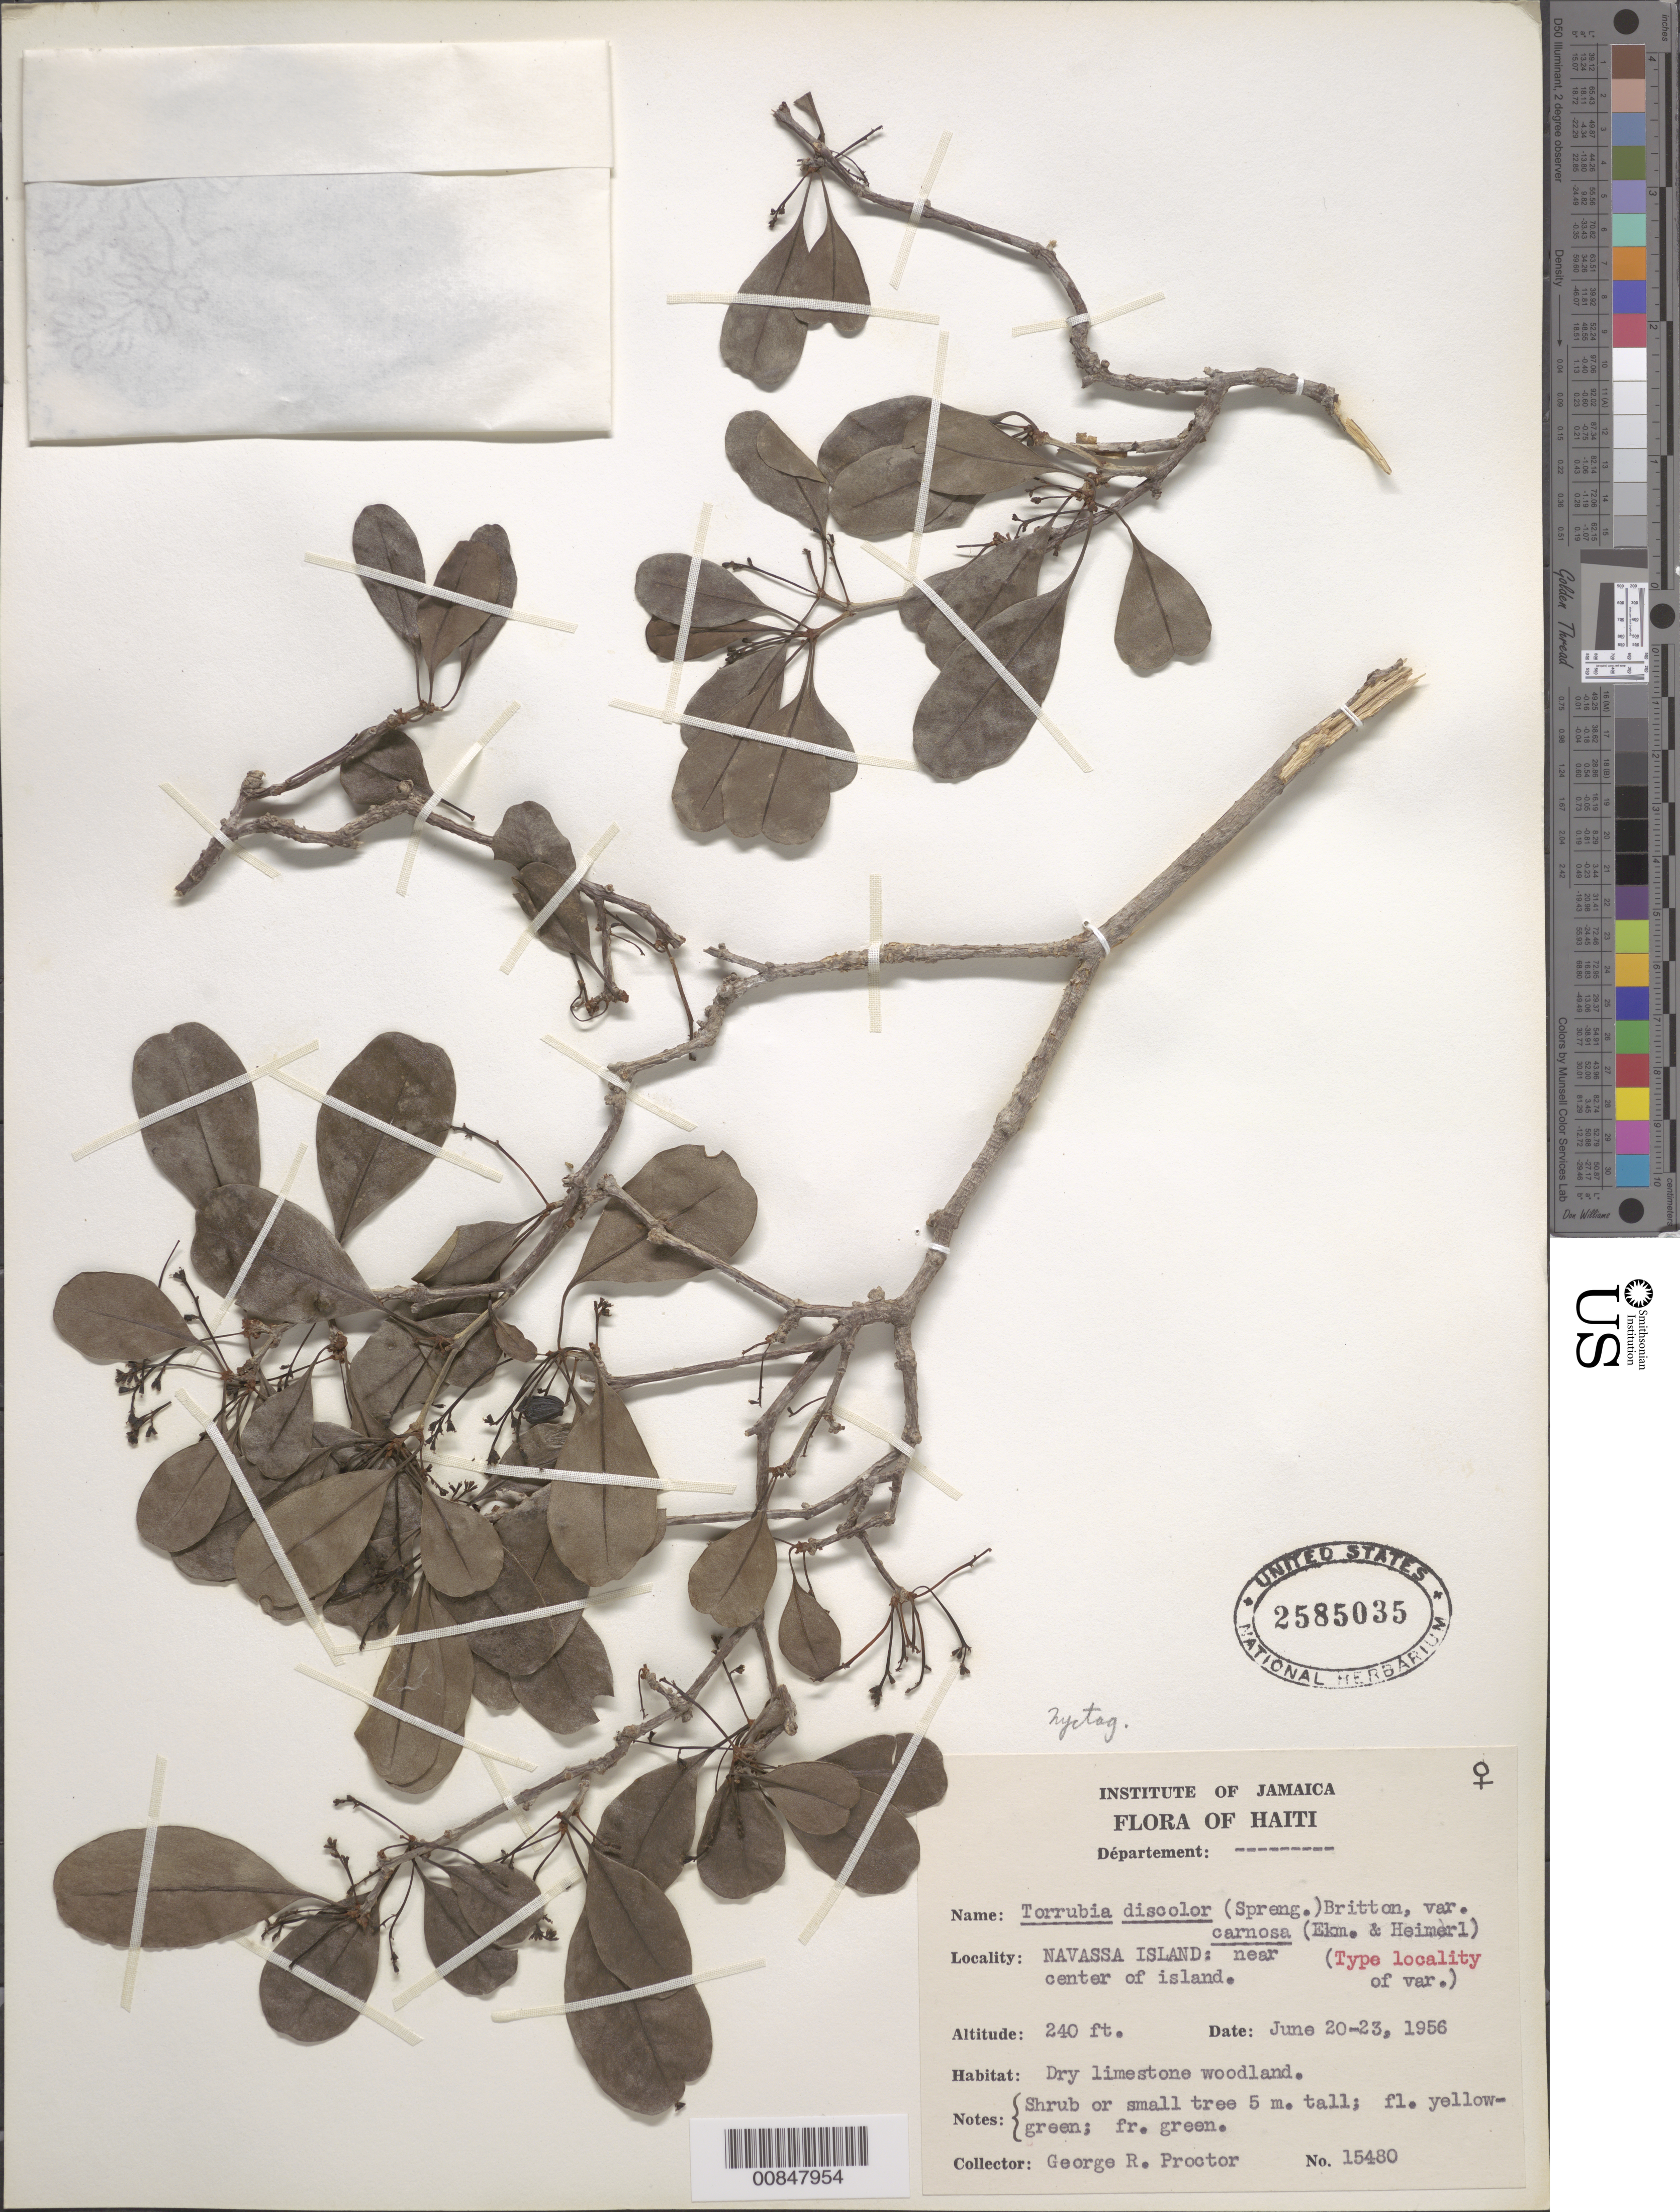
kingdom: Plantae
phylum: Tracheophyta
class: Magnoliopsida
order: Caryophyllales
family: Nyctaginaceae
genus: Guapira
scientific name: Guapira discolor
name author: (Spreng.) Little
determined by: Strong, Mark T., (BOT), Smithsonian Institution - National Museum of Natural History (UNITED STATES)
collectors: G. R. Proctor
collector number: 15480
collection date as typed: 20 Jun 1956 to 23 Jun 1956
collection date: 1956-06-20/1956-06-23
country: Navassa Island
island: Hispaniola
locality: Navassa Island: near center of island.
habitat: Dry limestone woodland.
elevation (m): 73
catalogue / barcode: US 2585035